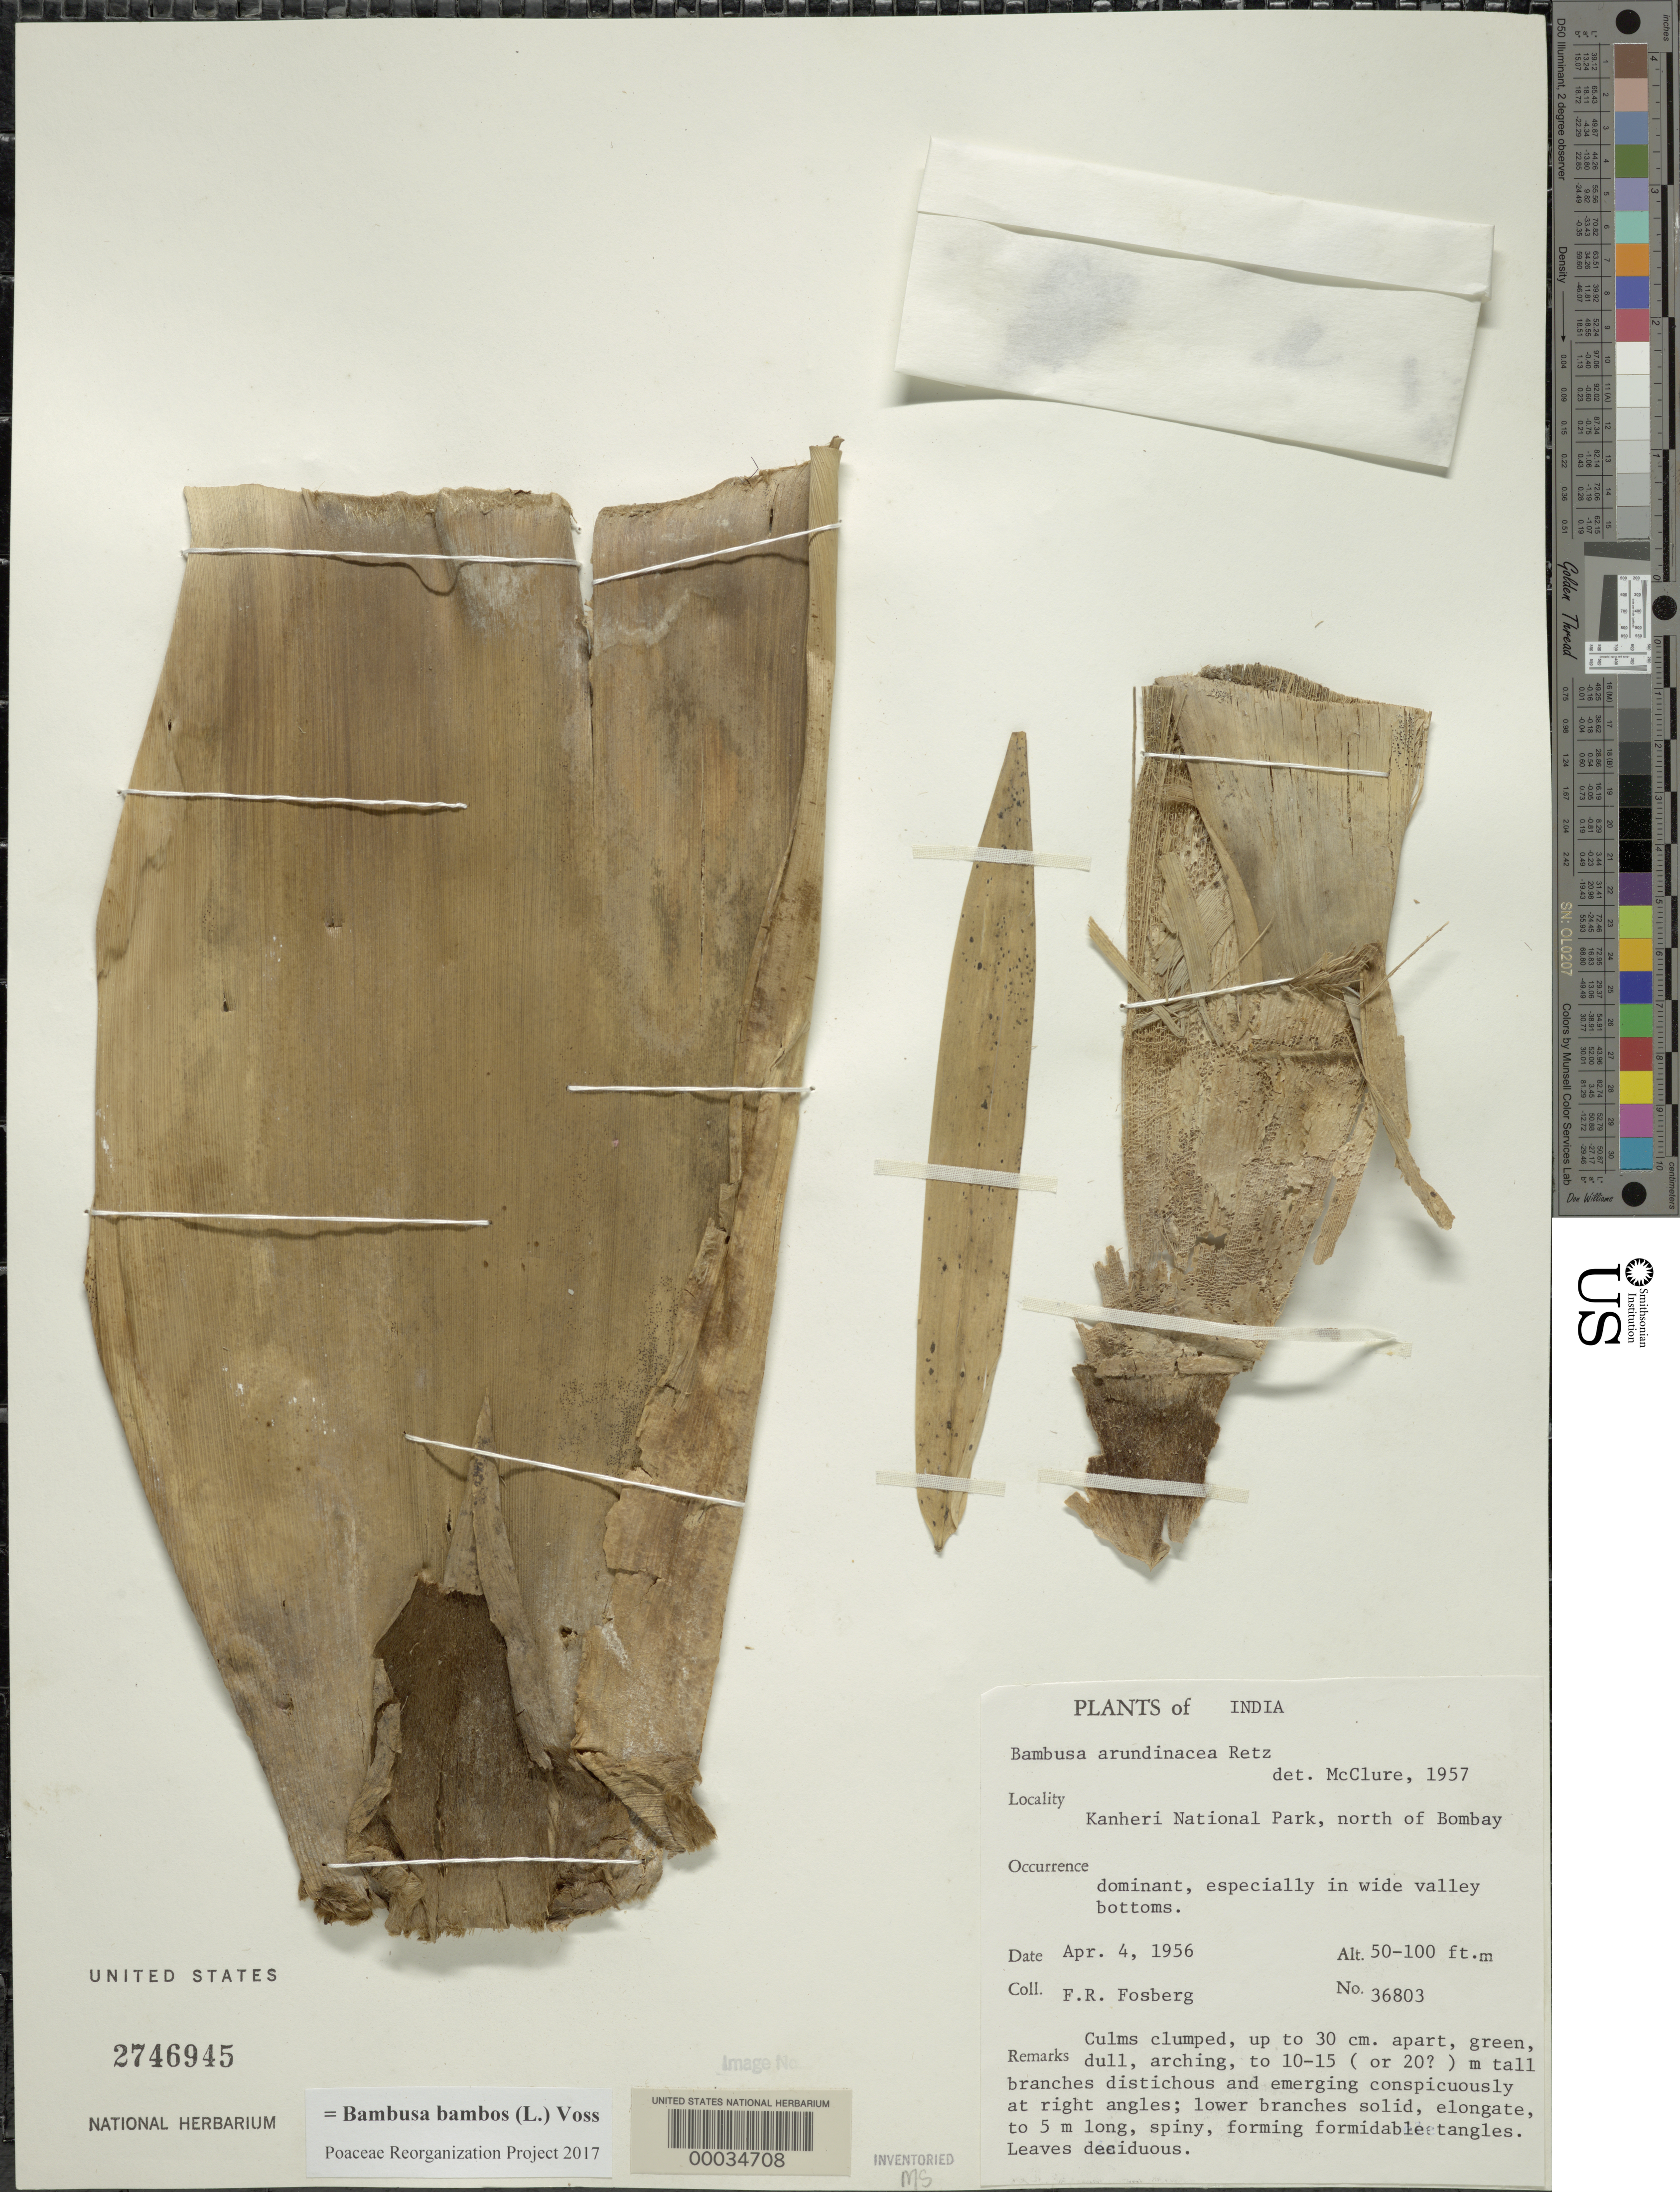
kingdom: Plantae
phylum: Tracheophyta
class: Liliopsida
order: Poales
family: Poaceae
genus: Bambusa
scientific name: Bambusa bambos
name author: (L.) Voss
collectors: F. R. Fosberg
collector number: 36803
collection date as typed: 04 Apr 1956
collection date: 1956-04-04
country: India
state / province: Maharashtra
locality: Kanheri national park-bombay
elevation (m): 15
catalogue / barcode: US 2746945